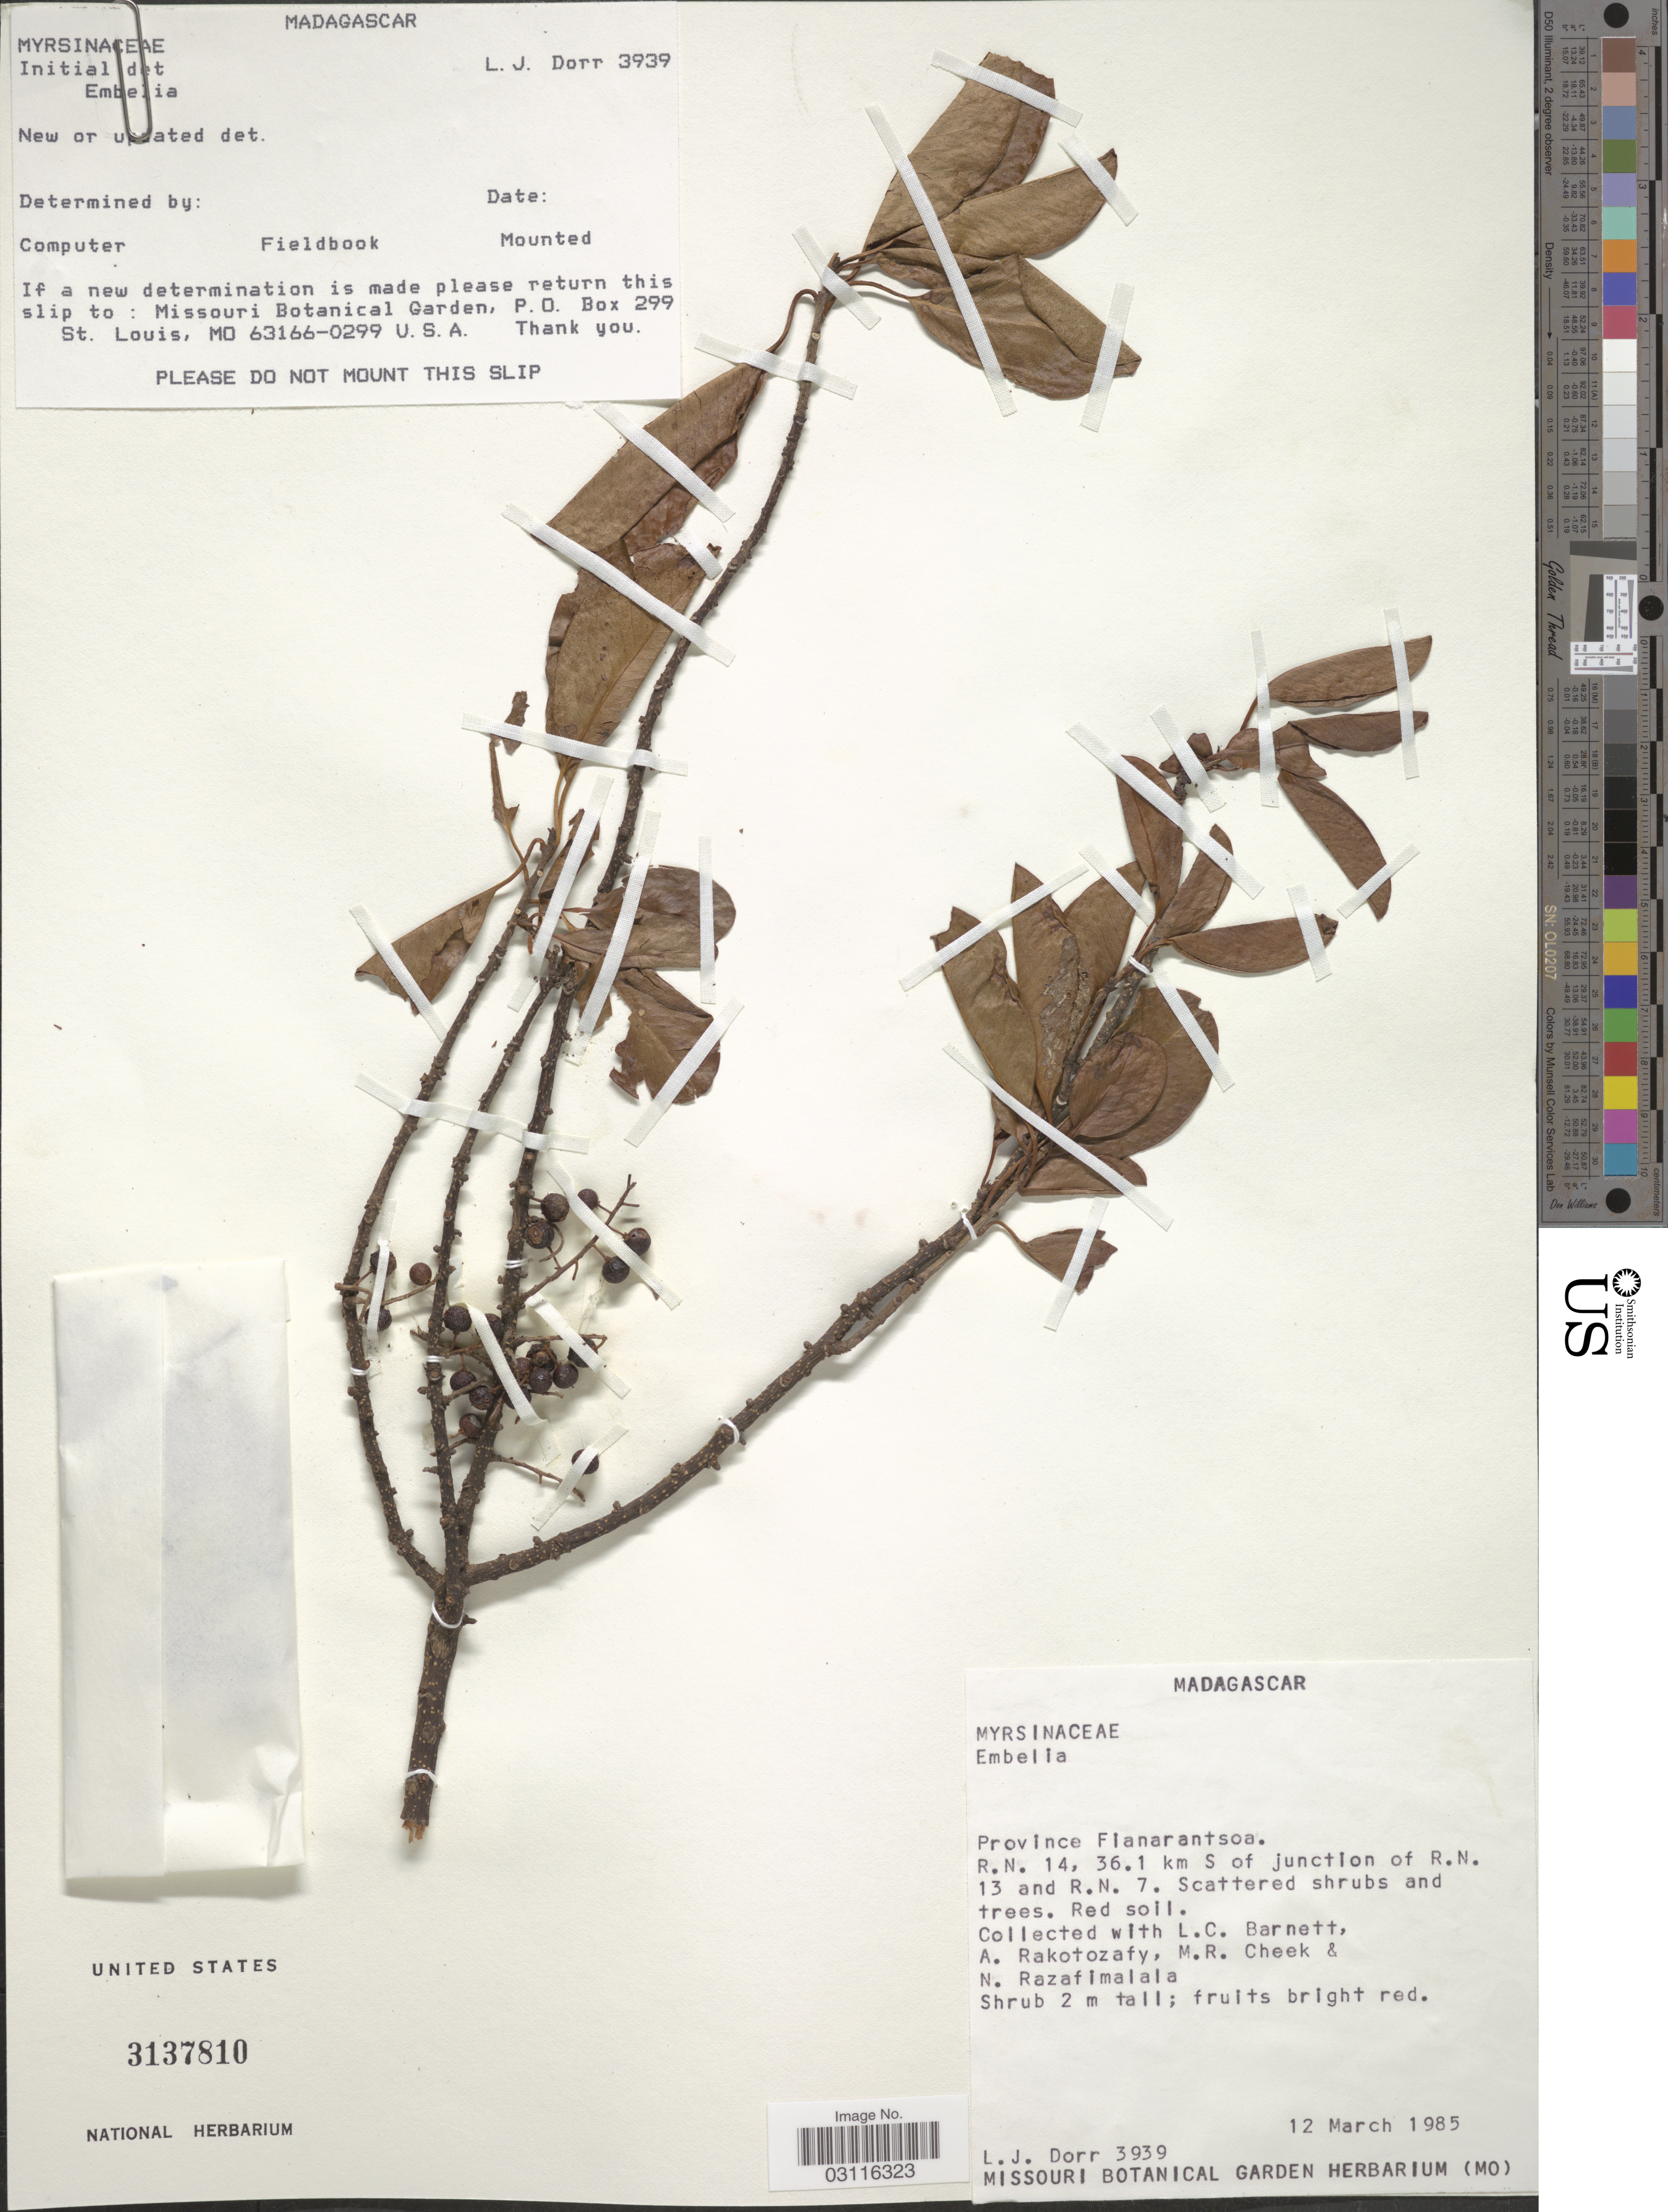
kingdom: Plantae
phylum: Tracheophyta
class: Magnoliopsida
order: Ericales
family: Primulaceae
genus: Embelia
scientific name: Embelia sp.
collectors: L. J. Dorr, L. C. Barnett, A. Rakotozafy, M. Cheek & N. Razafimalala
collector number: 3939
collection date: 1985-03-12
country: Madagascar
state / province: Ihorombe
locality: R. N. 14, 36.1 km S of junction of R. N. 13 and R. N. 7.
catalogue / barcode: US 3137810